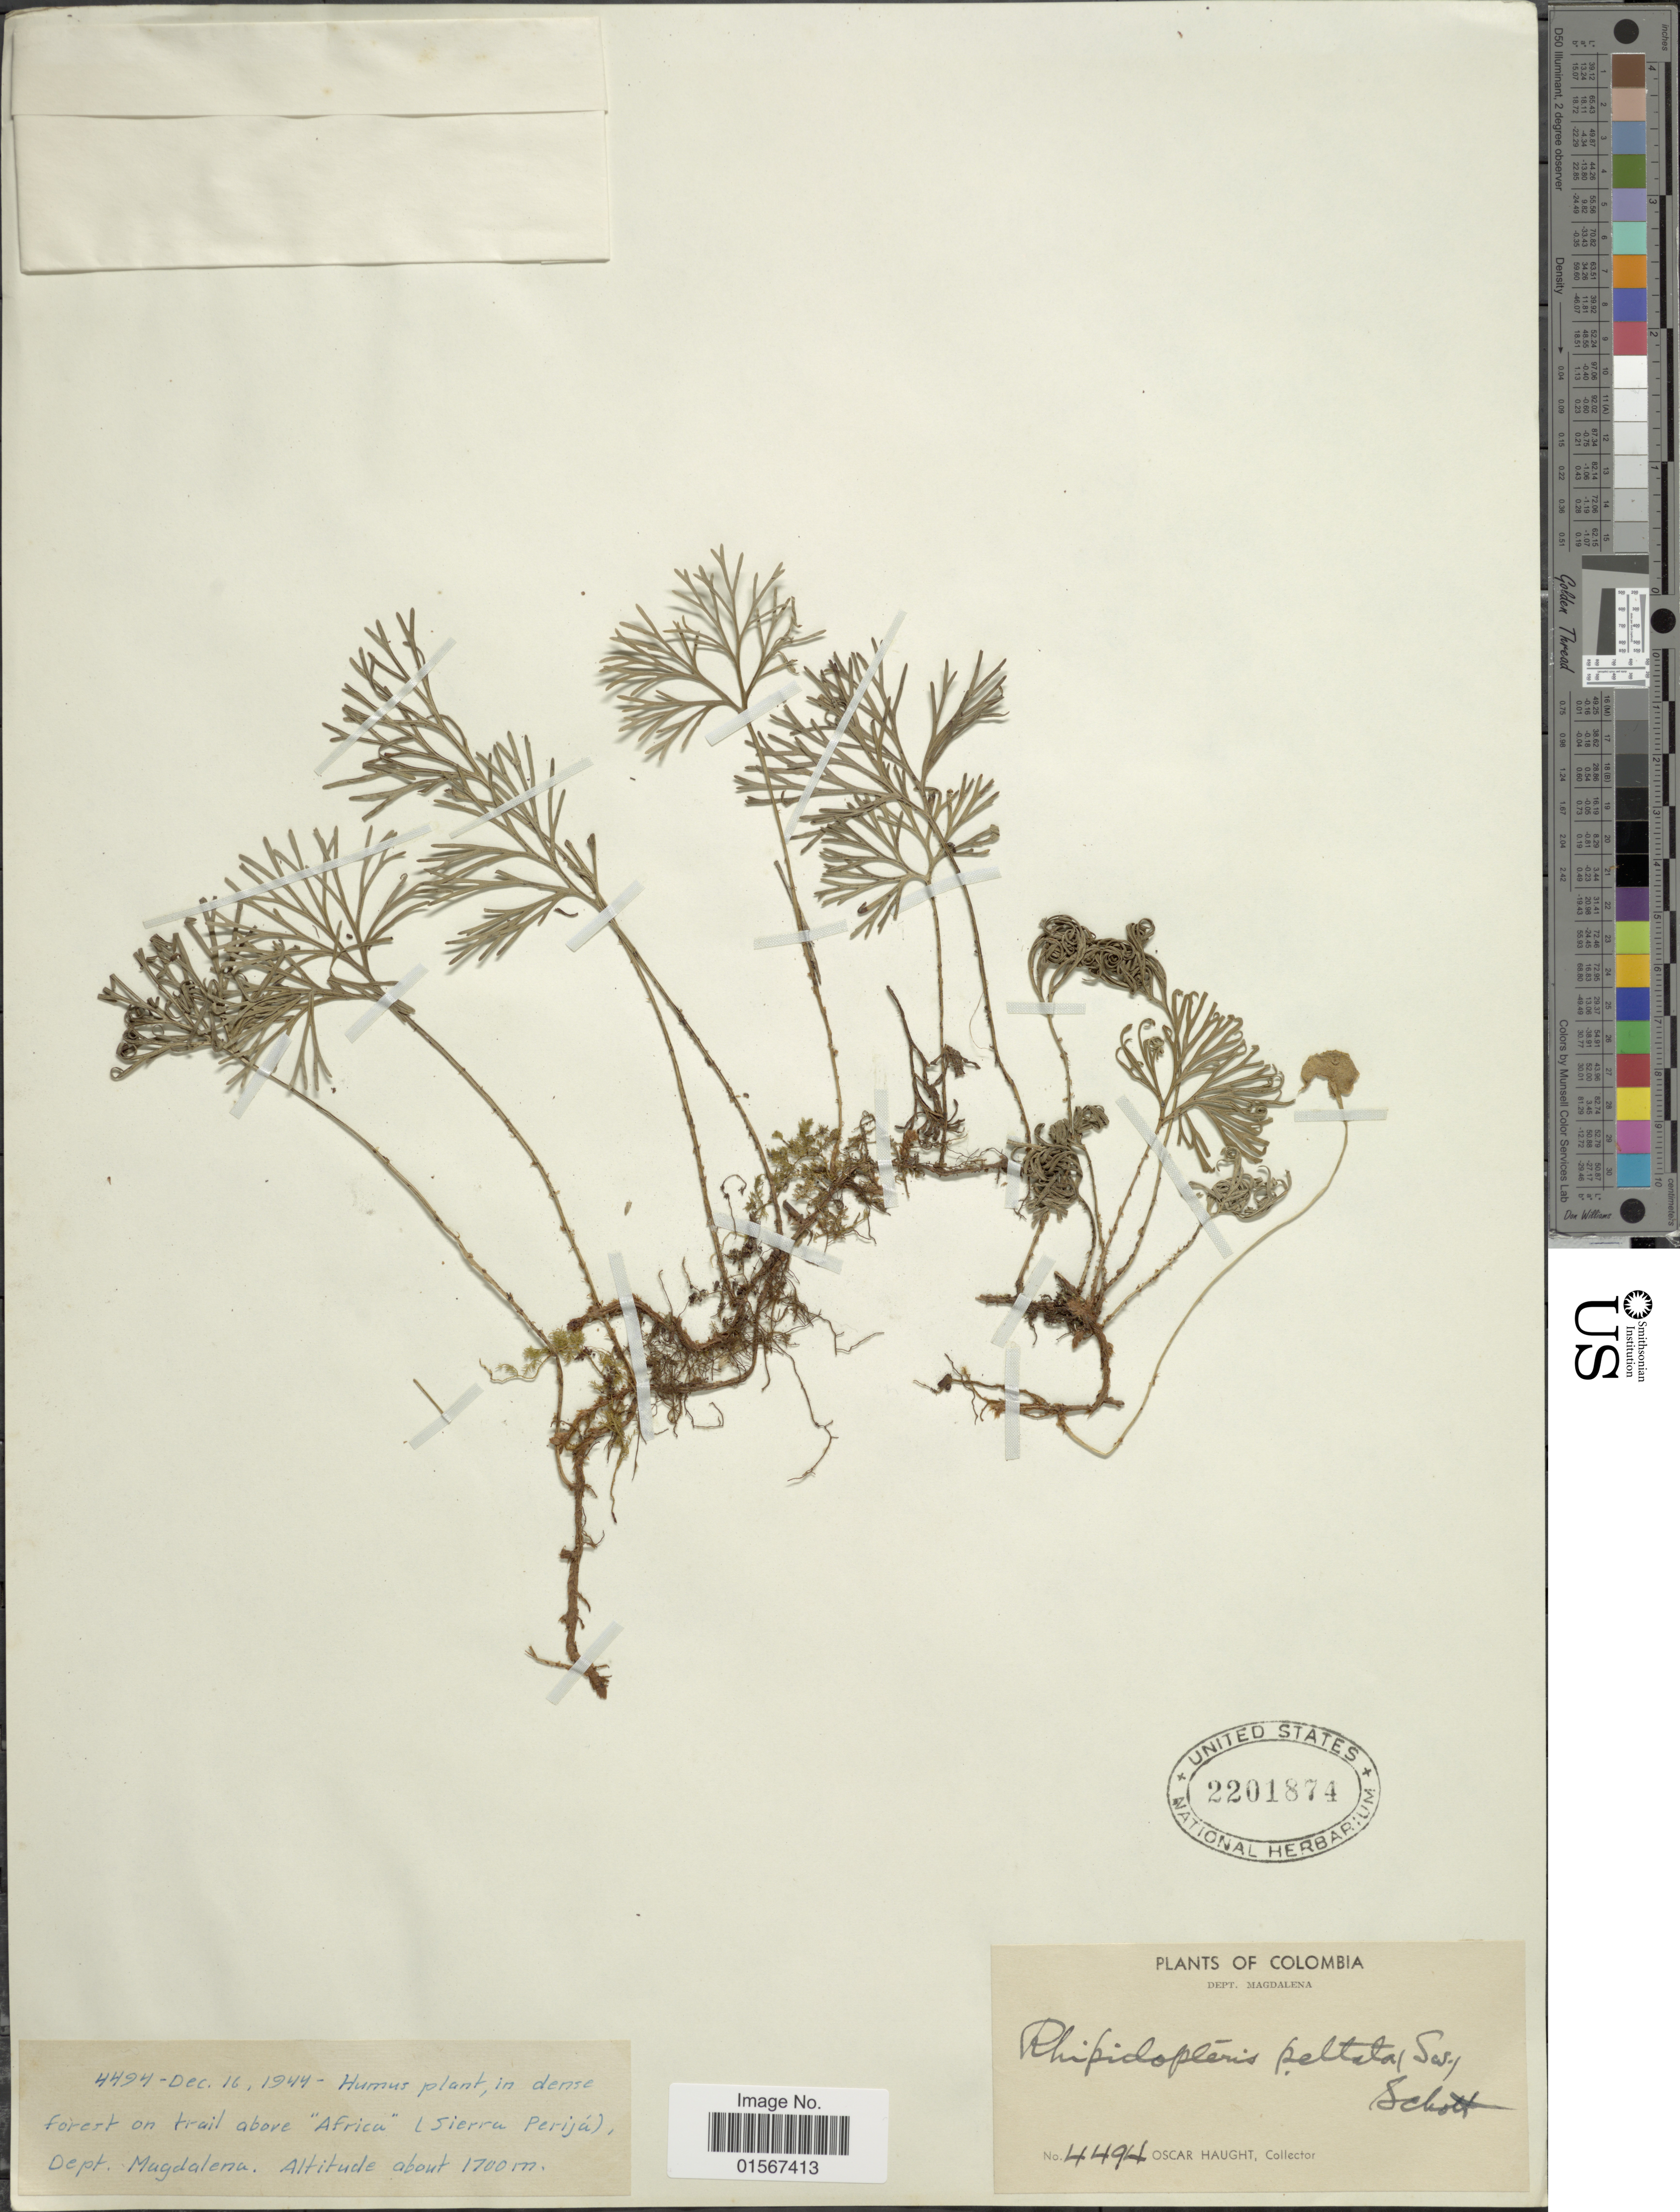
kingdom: Plantae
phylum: Tracheophyta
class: Polypodiopsida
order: Polypodiales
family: Dryopteridaceae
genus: Elaphoglossum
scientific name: Elaphoglossum peltatum f. peltatum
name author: (Sw.) Urb.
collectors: O. L. Haught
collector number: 4494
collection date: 1944-12-16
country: Colombia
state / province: Magdalena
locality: Colombia, Dept. Magdalena, Humus plant, in dense forest on trail above "Africa"(sierra Perijá).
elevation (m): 1700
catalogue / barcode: US 2201874